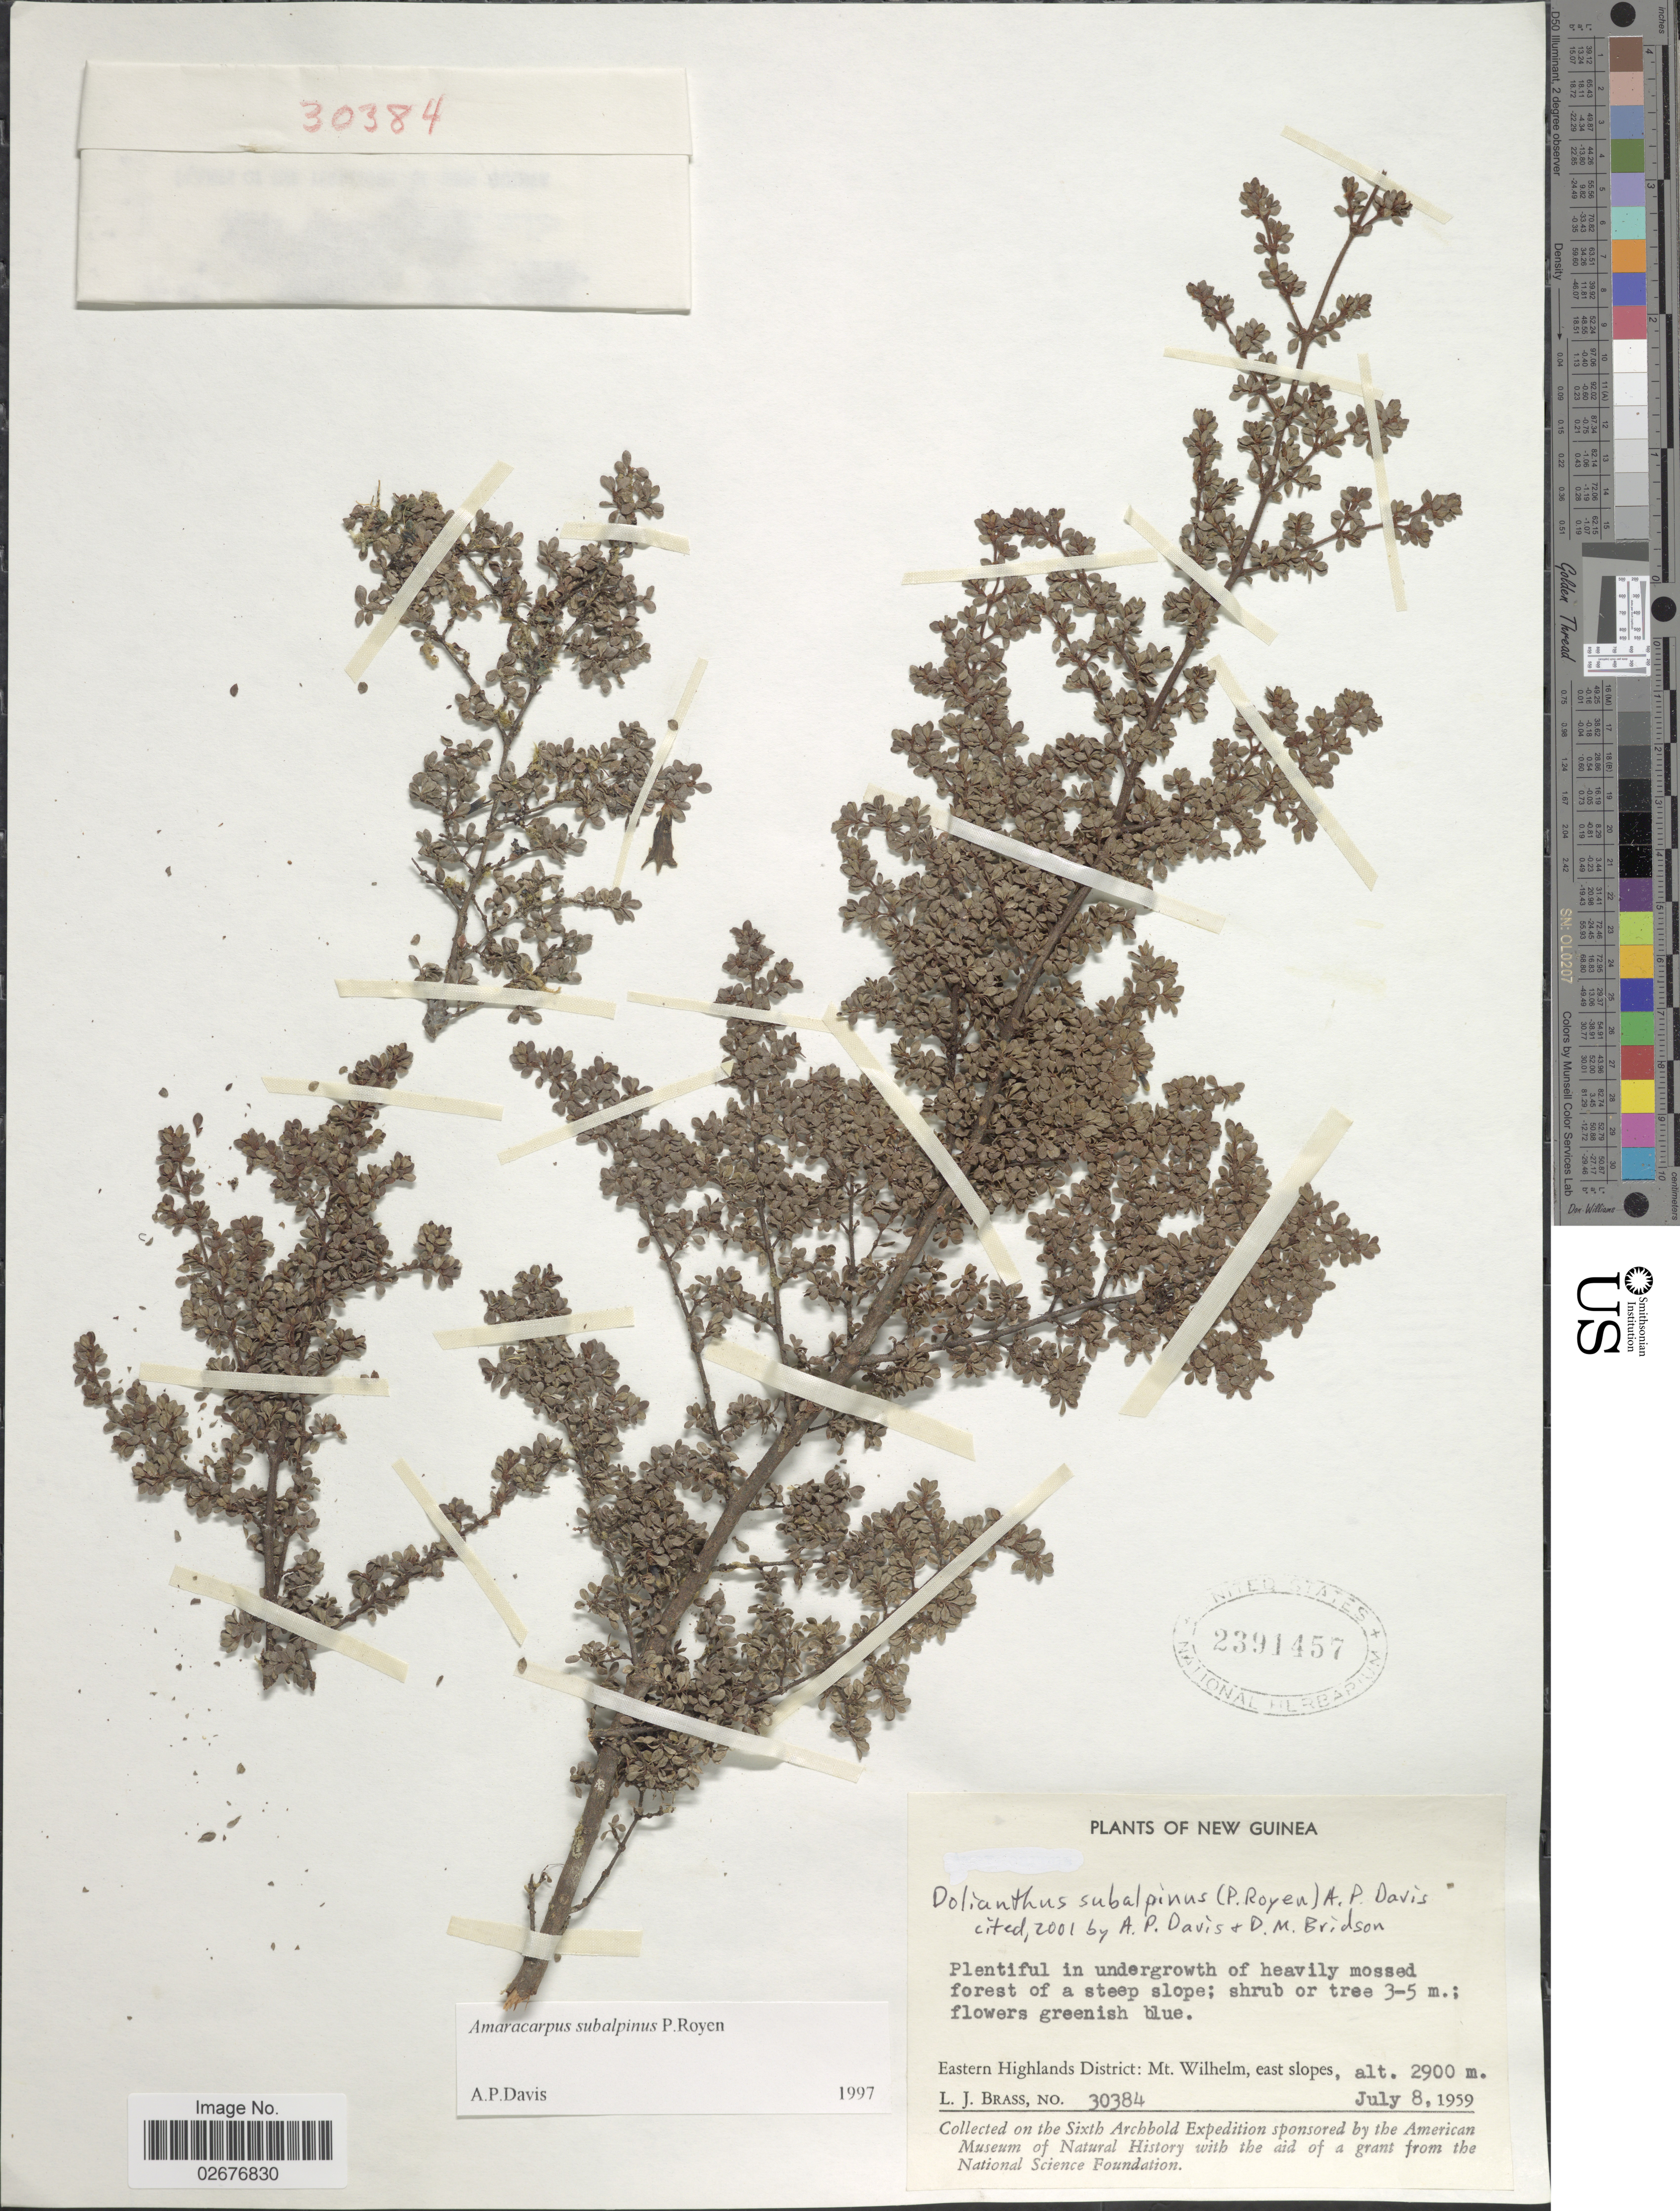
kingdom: Plantae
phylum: Tracheophyta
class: Magnoliopsida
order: Gentianales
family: Rubiaceae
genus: Dolianthus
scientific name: Dolianthus subalpinus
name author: (P. Royen) A.P. Davis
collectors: L. J. Brass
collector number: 30384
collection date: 1959-07-08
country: Papua New Guinea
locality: New Guinea, Eastern Highlands District: Mt. Wilhelm, east slopes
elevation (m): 2900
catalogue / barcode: US 2391457